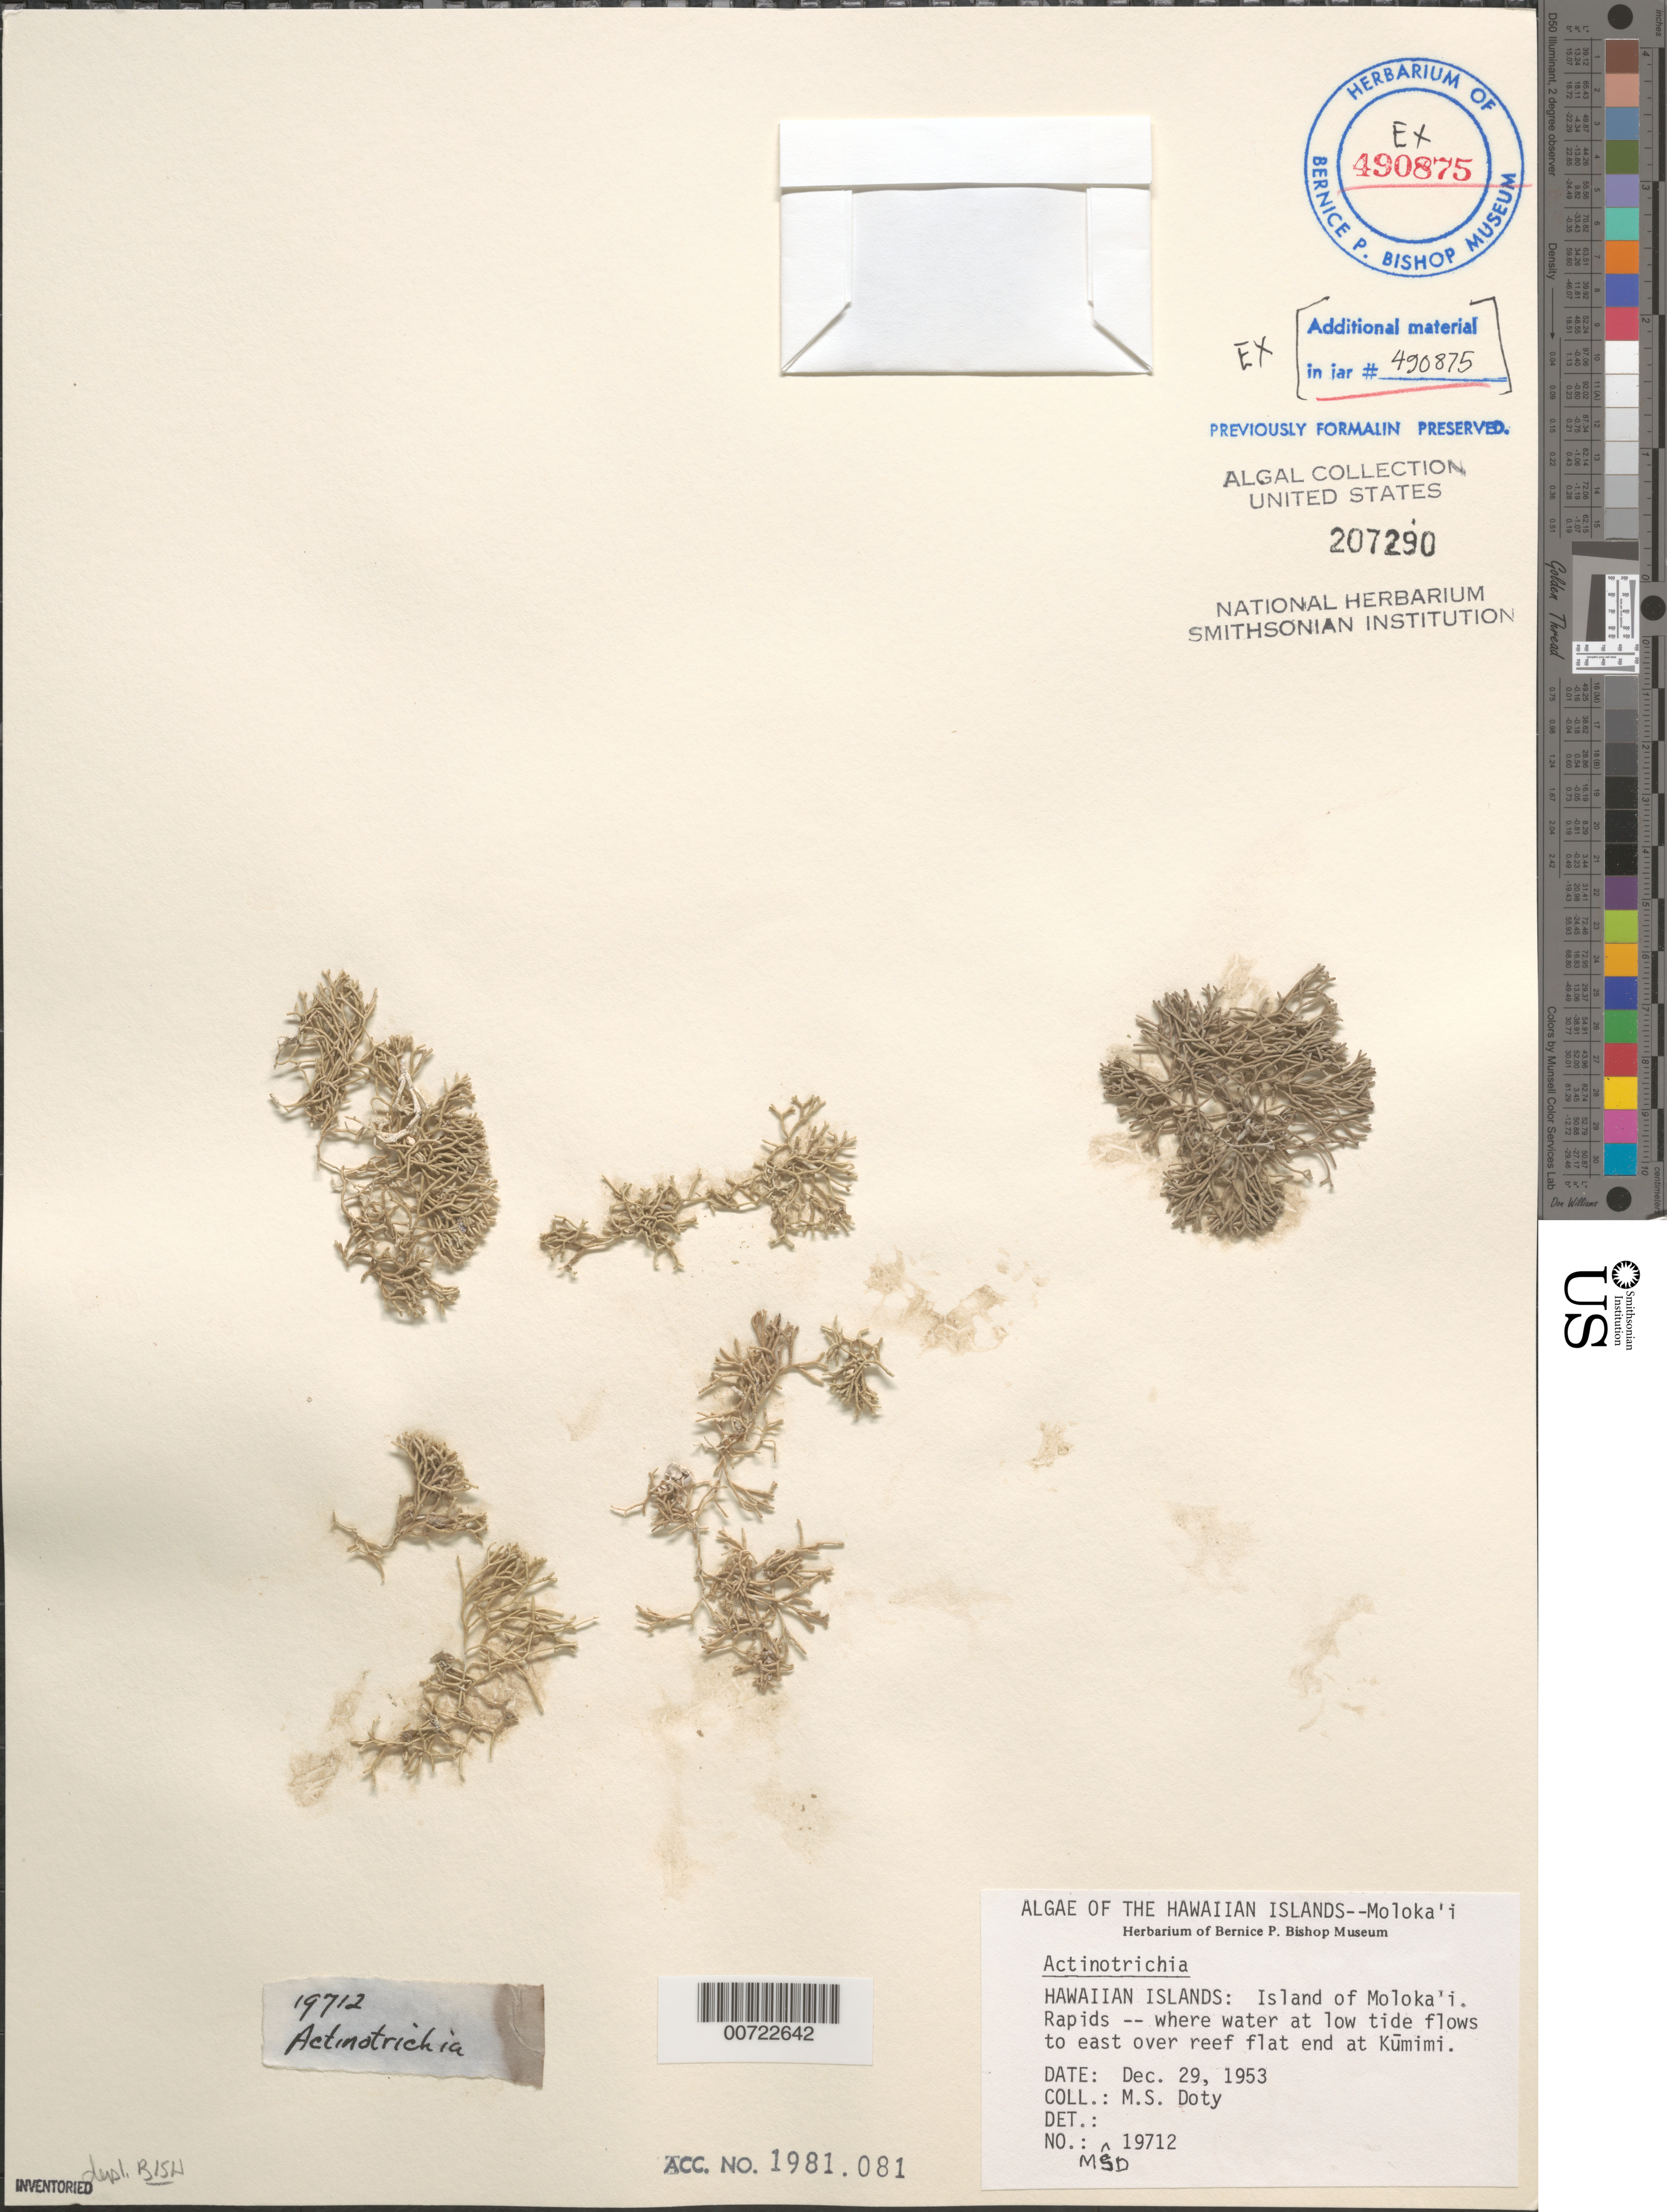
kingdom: Plantae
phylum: Rhodophyta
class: Florideophyceae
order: Nemaliales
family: Galaxauraceae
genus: Actinotrichia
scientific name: Actinotrichia sp.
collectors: M. S. Doty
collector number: MSD 19712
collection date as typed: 29 Dec 1953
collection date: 1953-12-29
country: United States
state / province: Hawaii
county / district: Maui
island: Moloka'i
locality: Kumimi, rapids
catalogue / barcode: US 207290